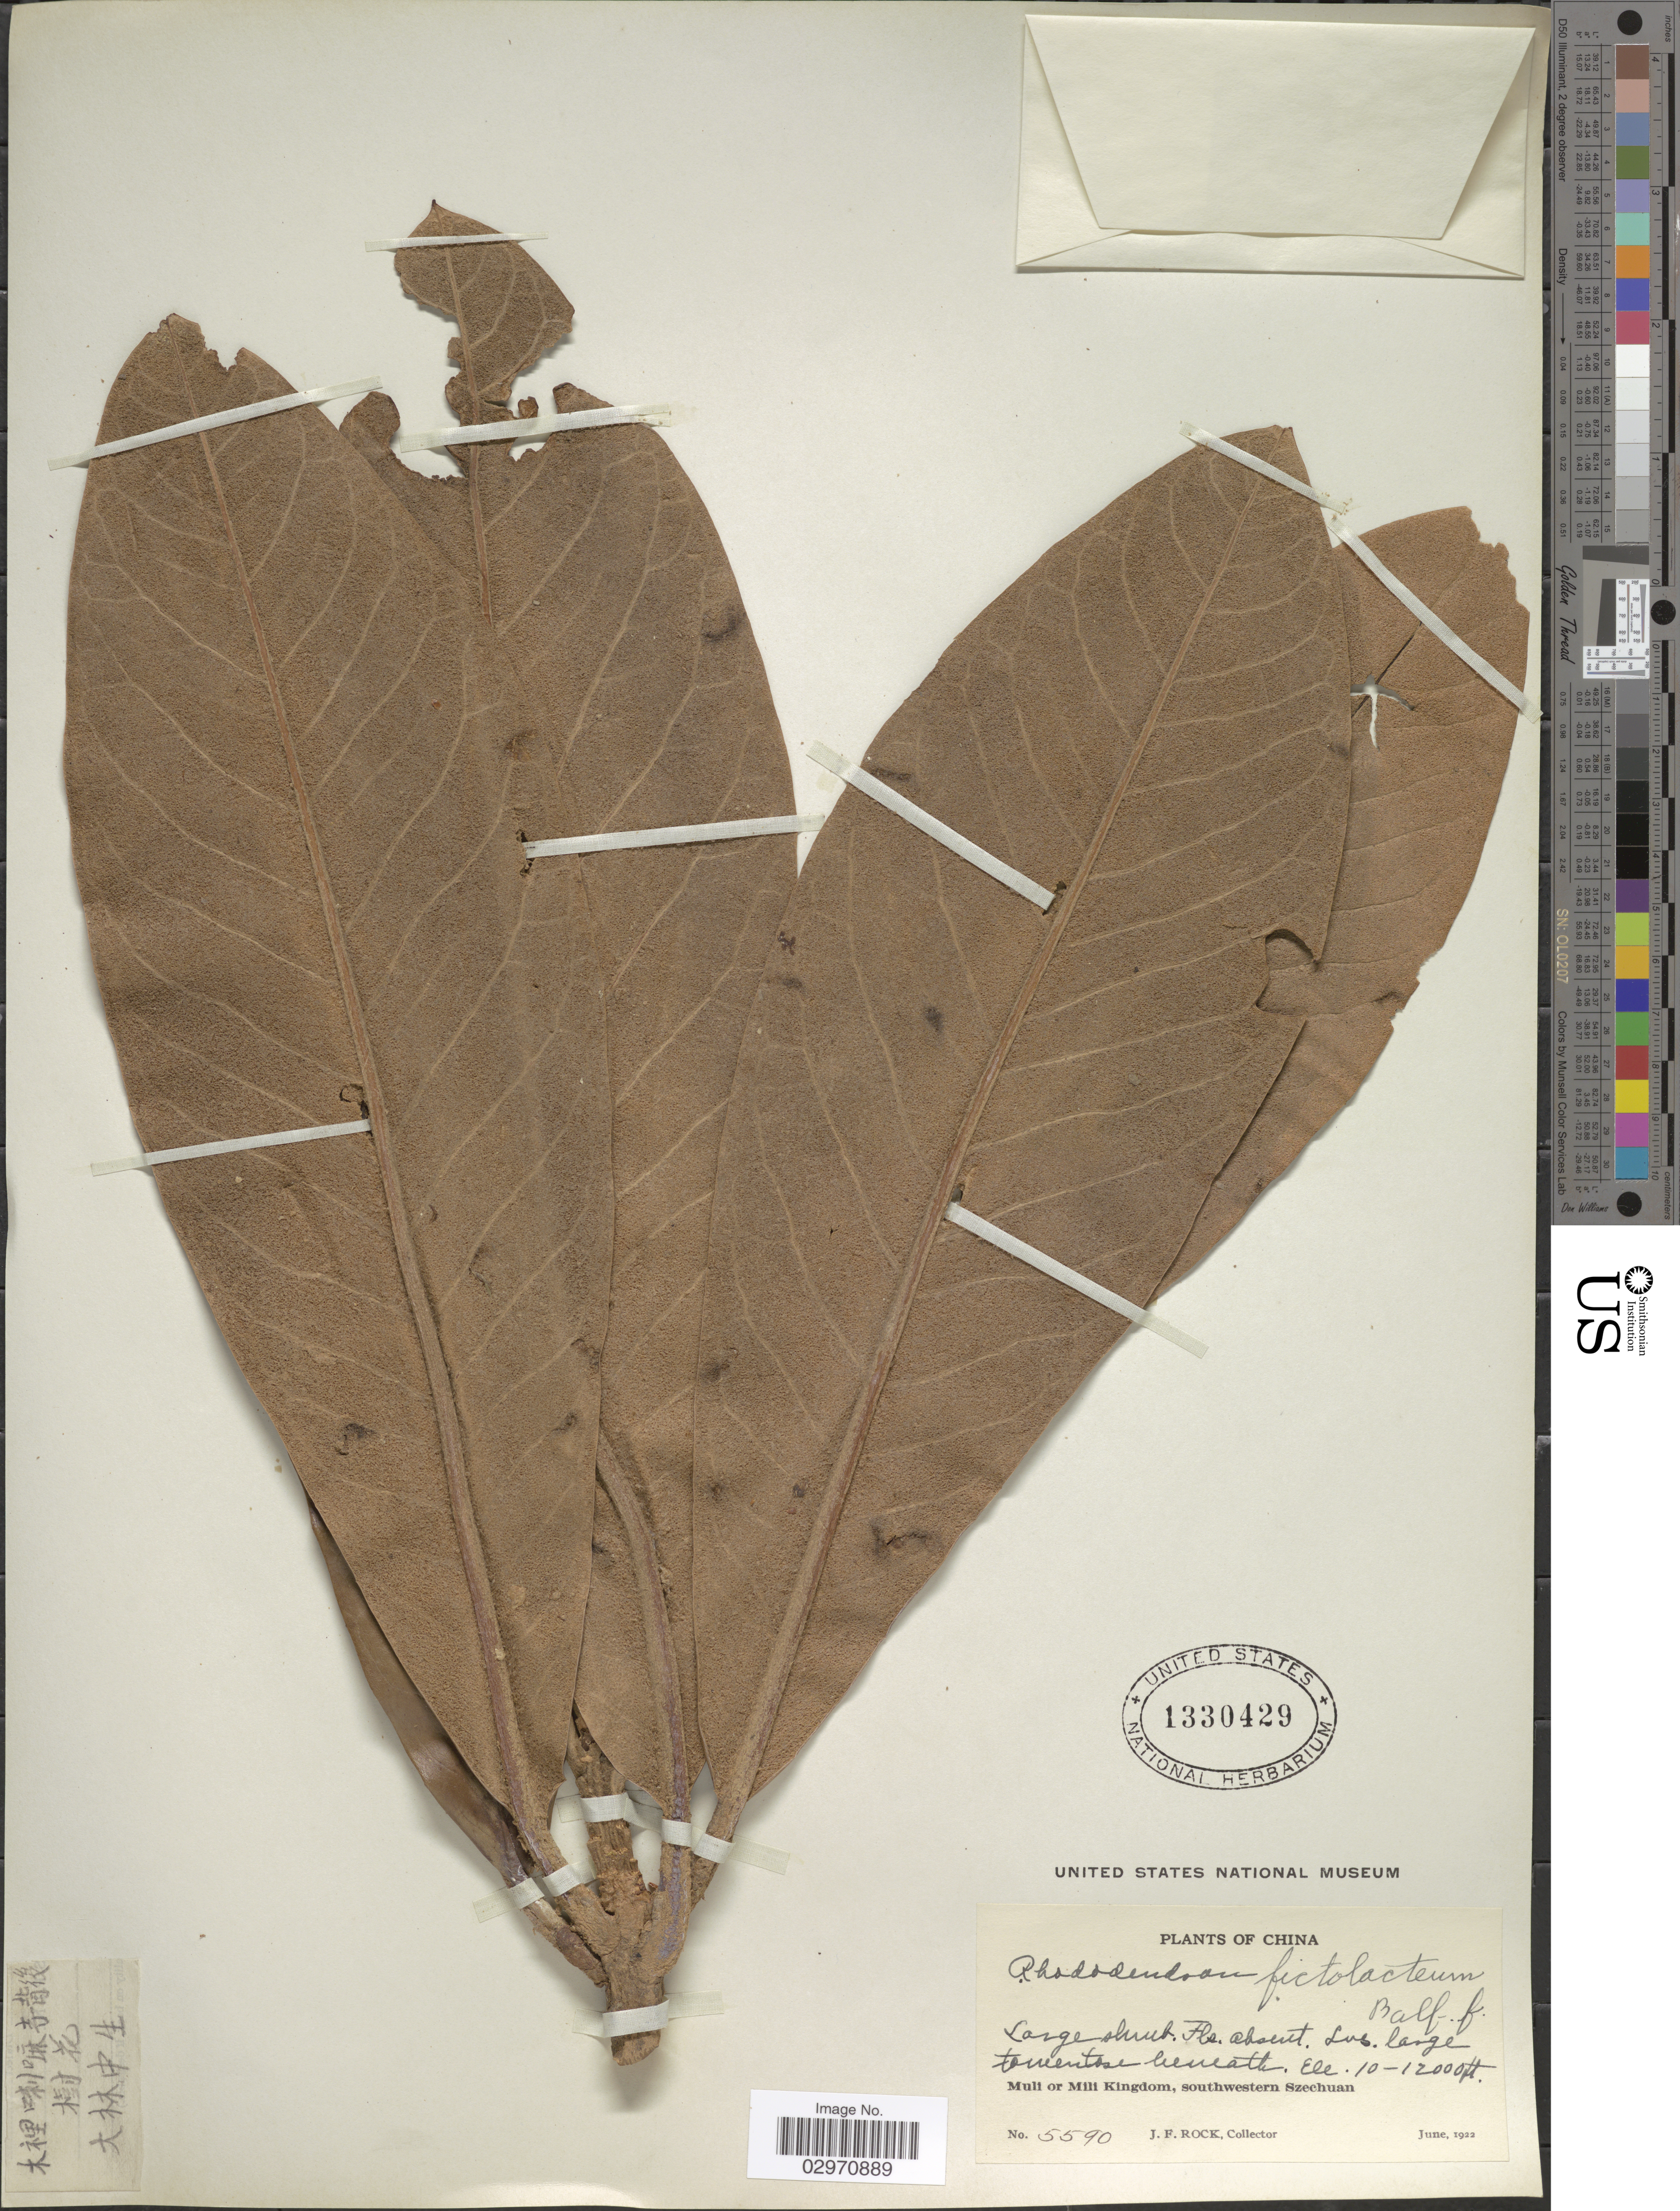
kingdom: Plantae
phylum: Tracheophyta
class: Magnoliopsida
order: Ericales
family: Ericaceae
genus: Rhododendron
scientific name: Rhododendron fictolacteum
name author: Balf. f.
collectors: J. Rock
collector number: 5590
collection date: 1922-06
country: China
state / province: Sichuan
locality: Muli or Mili Kingdom, southwestern Szechuan.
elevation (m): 3048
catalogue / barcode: US 1330429